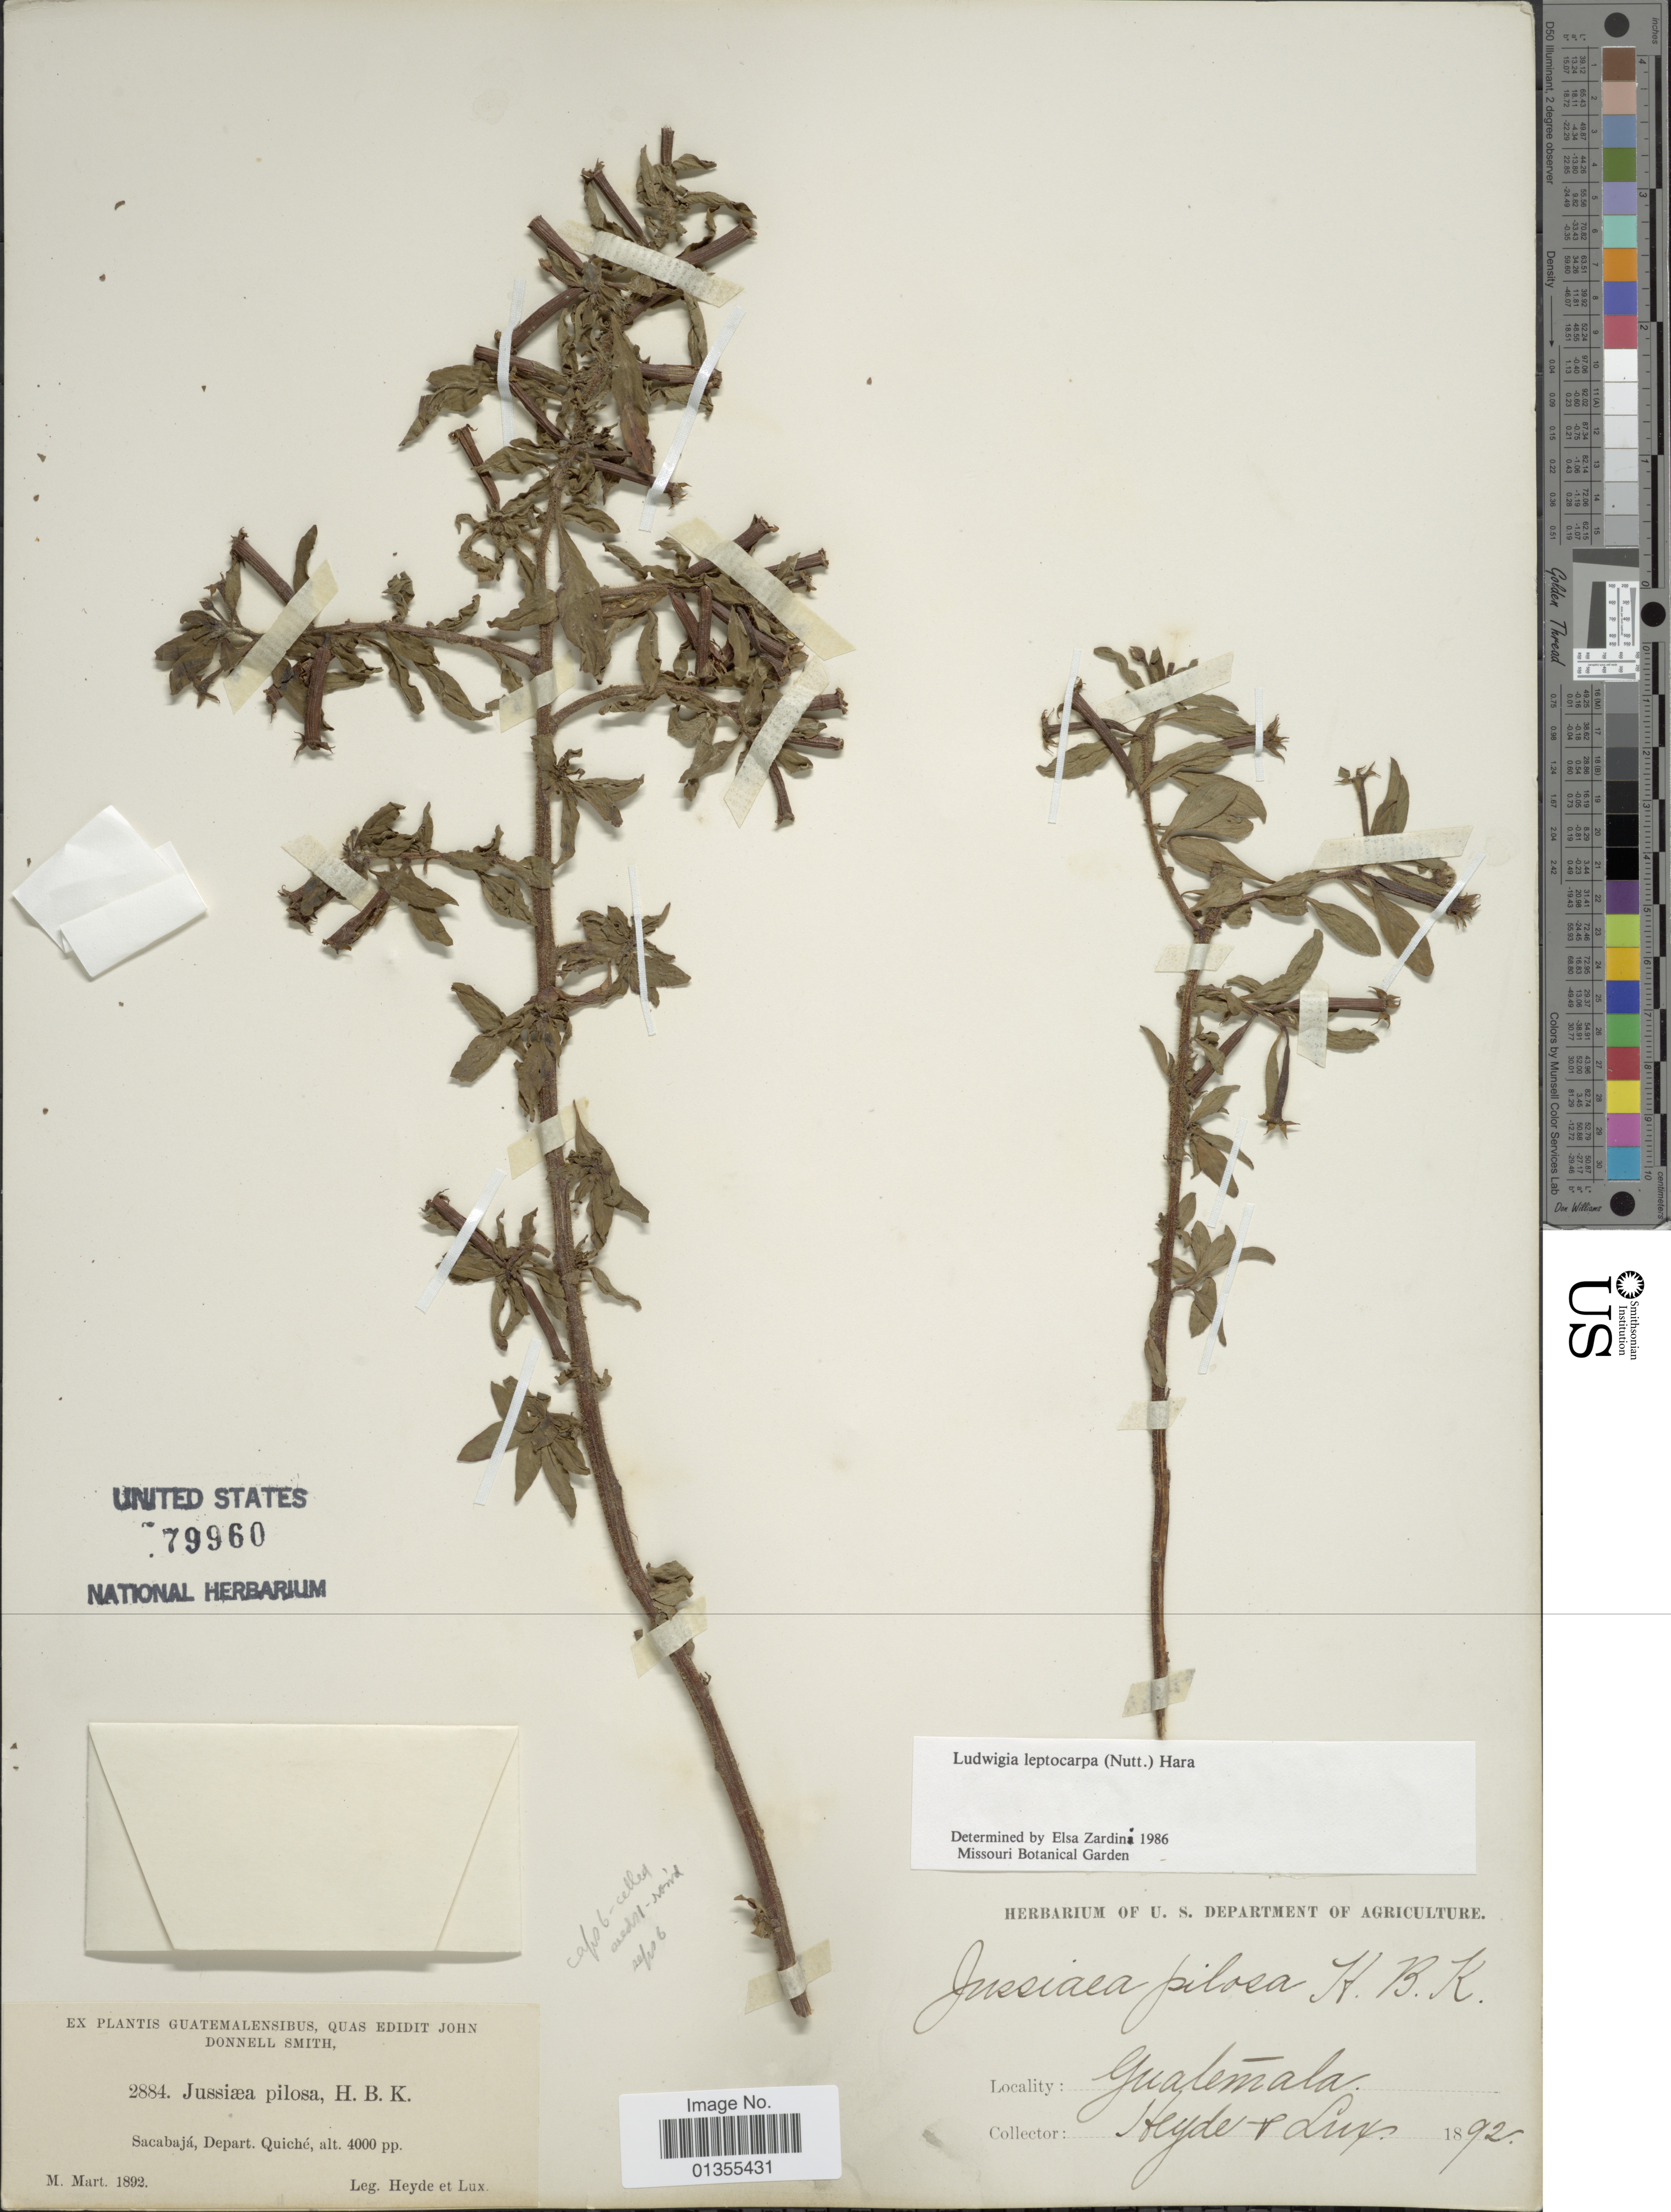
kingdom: Plantae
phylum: Tracheophyta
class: Magnoliopsida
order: Myrtales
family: Onagraceae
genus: Ludwigia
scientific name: Ludwigia nervosa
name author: (Poir.) H. Hara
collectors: Heyde & Lux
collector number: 2884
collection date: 1892-03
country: Guatemala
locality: Sacabajá, Depart. Quiché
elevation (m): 1219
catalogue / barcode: US 79960